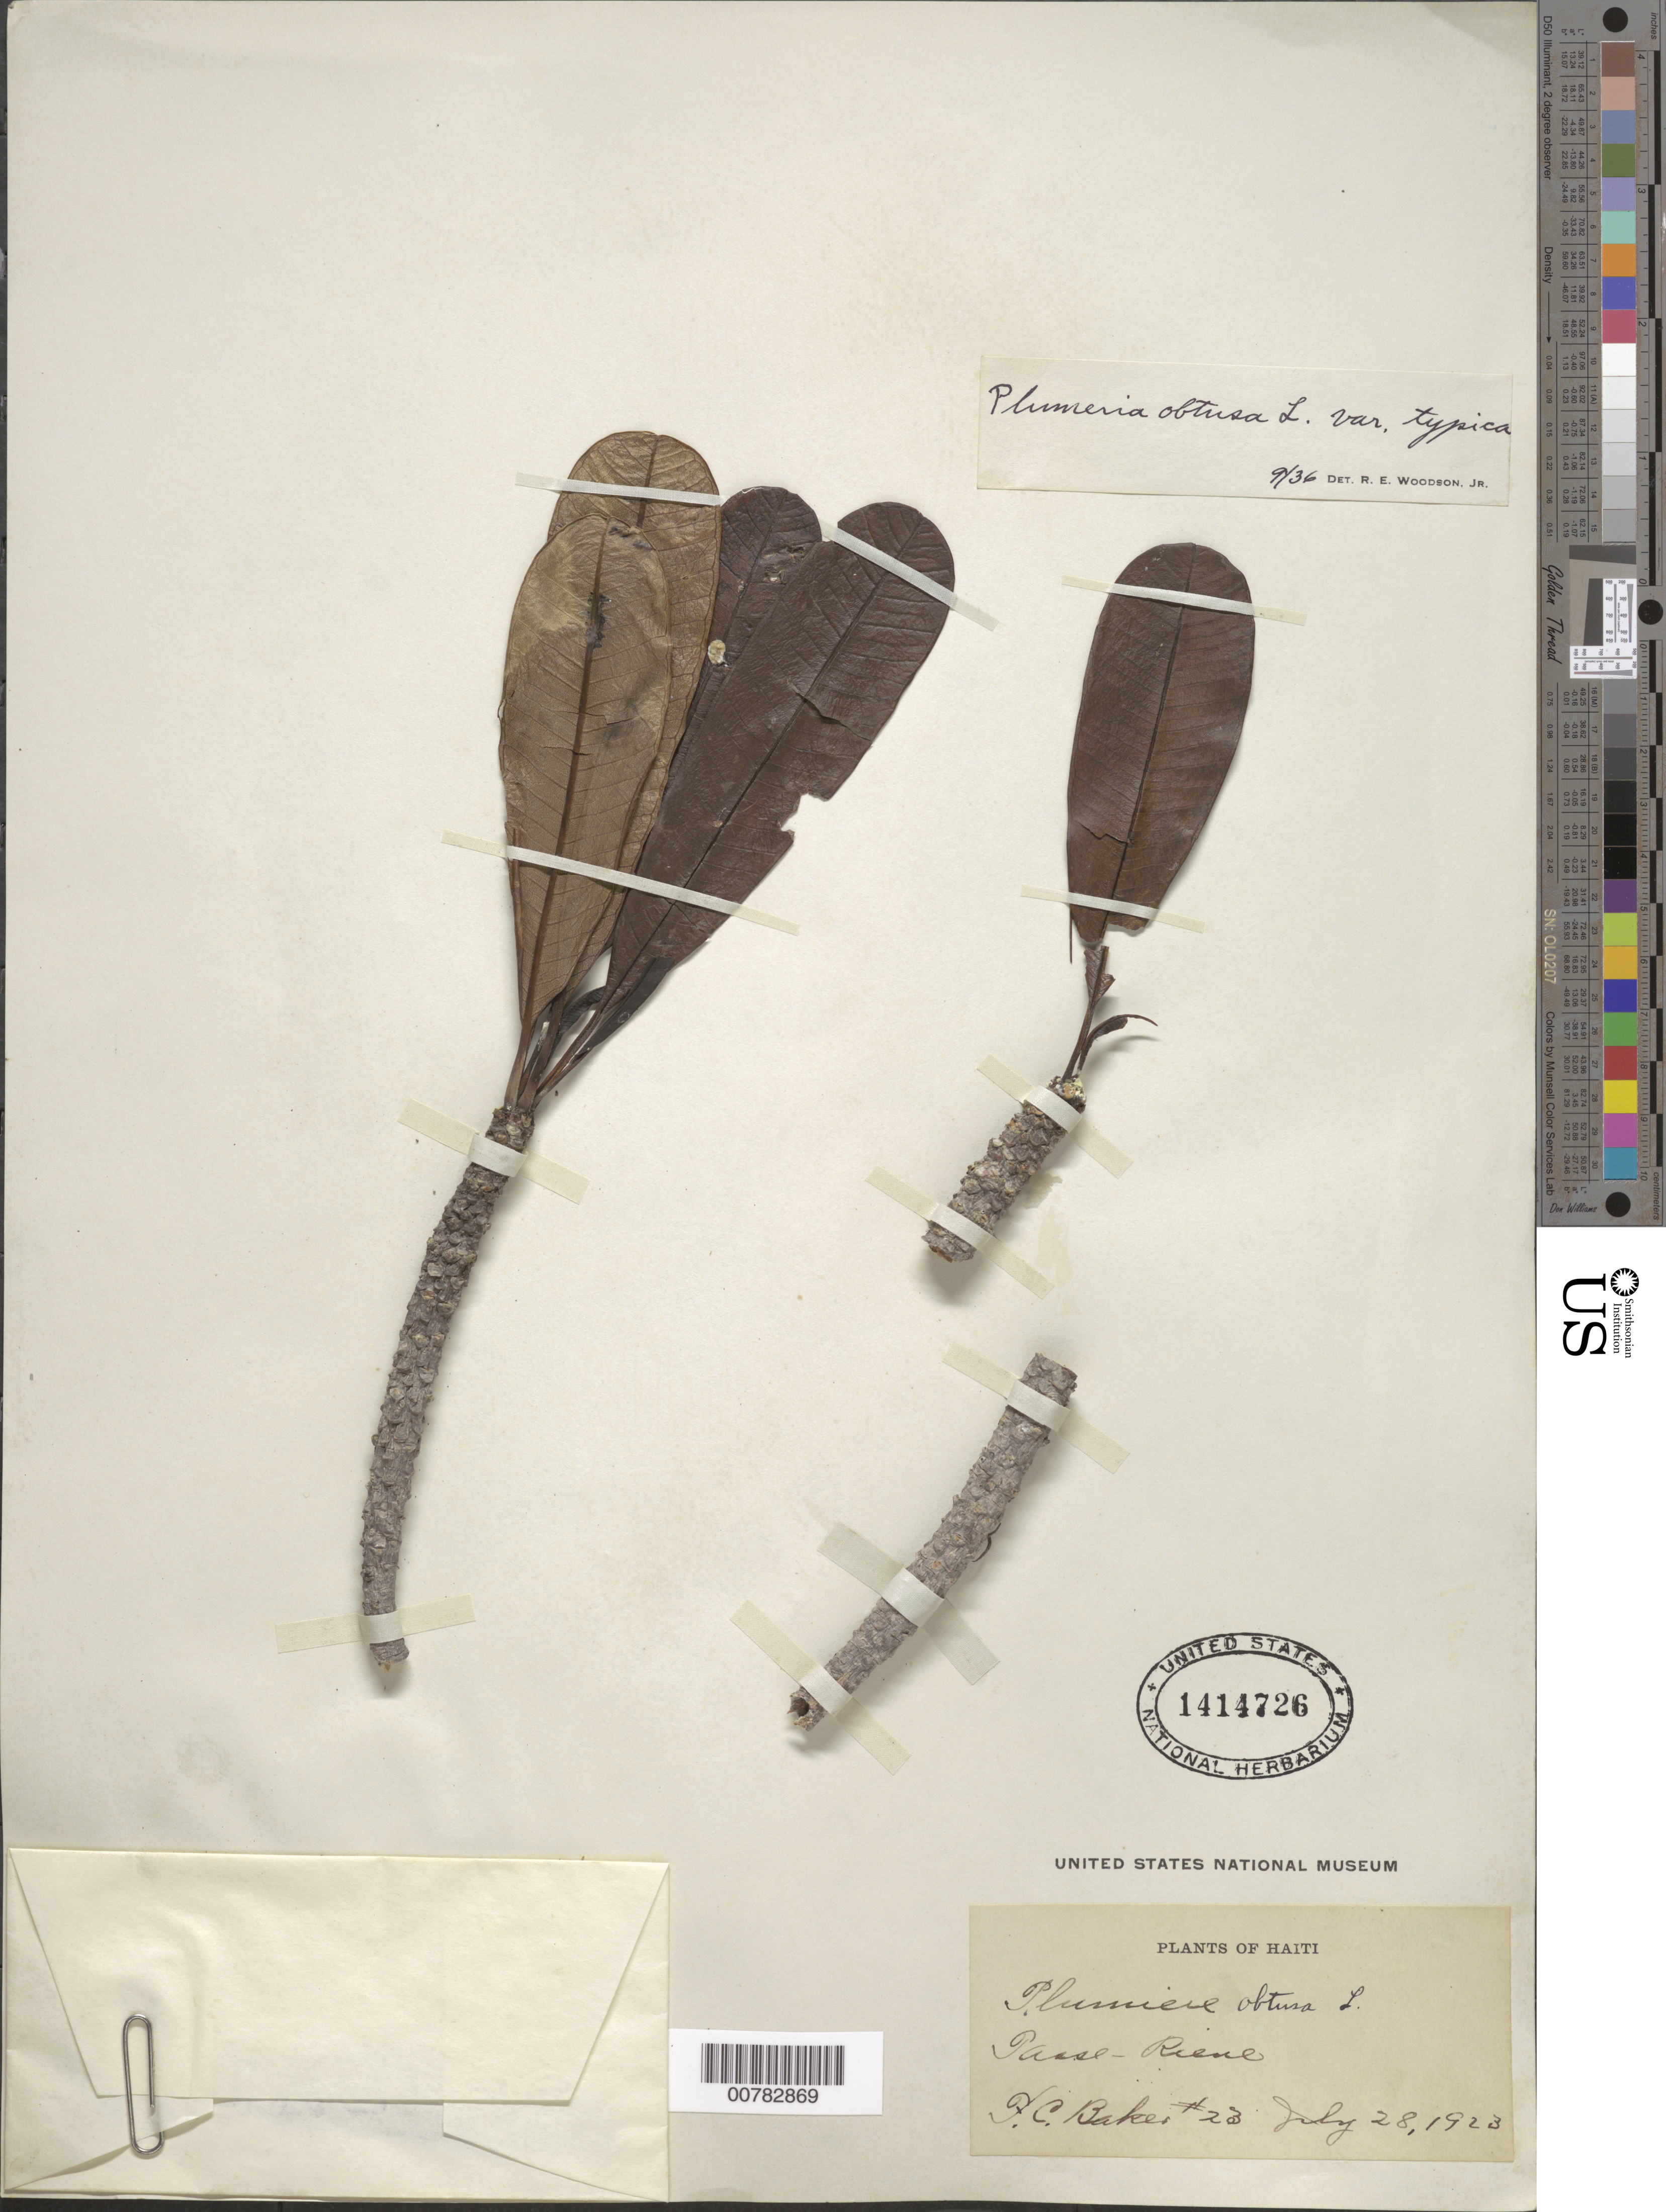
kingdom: Plantae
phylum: Tracheophyta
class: Magnoliopsida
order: Gentianales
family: Apocynaceae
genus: Plumeria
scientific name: Plumeria obtusa var. typica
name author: Woodson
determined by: Woodson, R. E., Jr.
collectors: F. C. Baker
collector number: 23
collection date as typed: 28 Jul 1923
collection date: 1923-07-28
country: Haiti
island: Hispaniola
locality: Passe-Riene.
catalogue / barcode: US 1414726